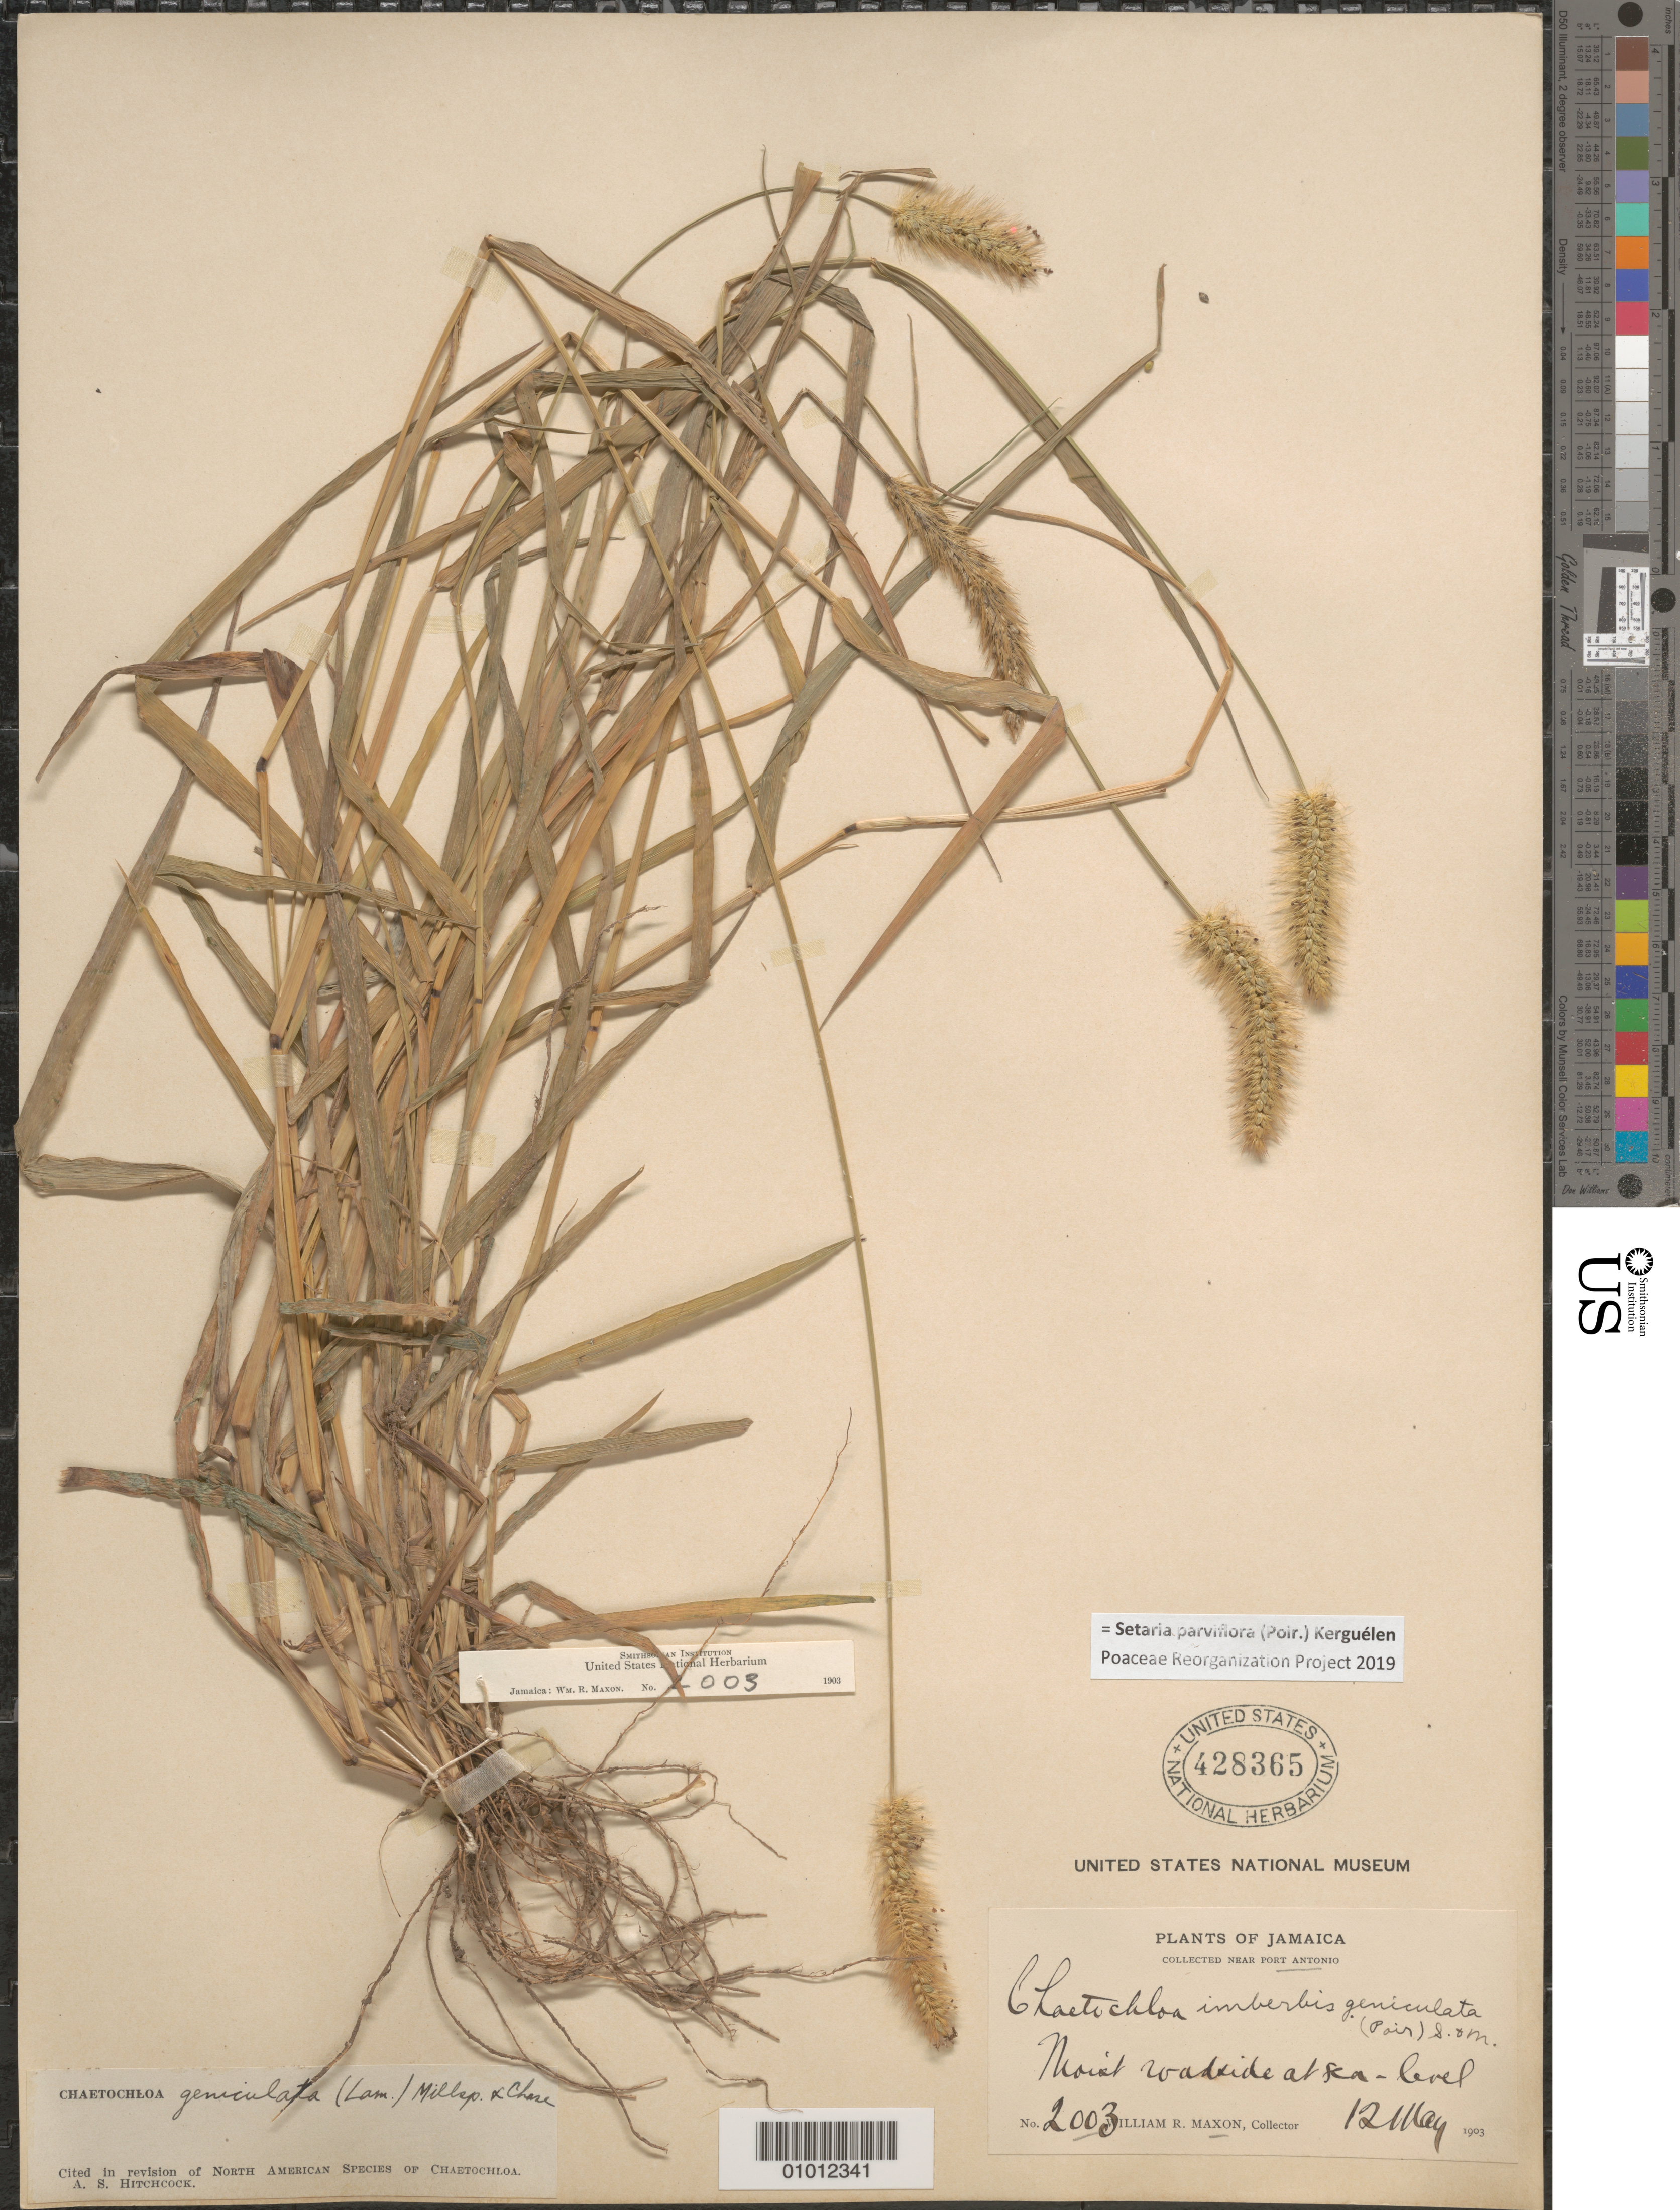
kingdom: Plantae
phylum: Tracheophyta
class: Liliopsida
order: Poales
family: Poaceae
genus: Setaria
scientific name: Setaria parviflora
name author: (Poir.) Kerguélen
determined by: Poaceae Reorganization Project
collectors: W. R. Maxon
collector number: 2003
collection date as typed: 12 May 1903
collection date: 1903-05-12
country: Jamaica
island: Jamaica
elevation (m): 0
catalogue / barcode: US 428365